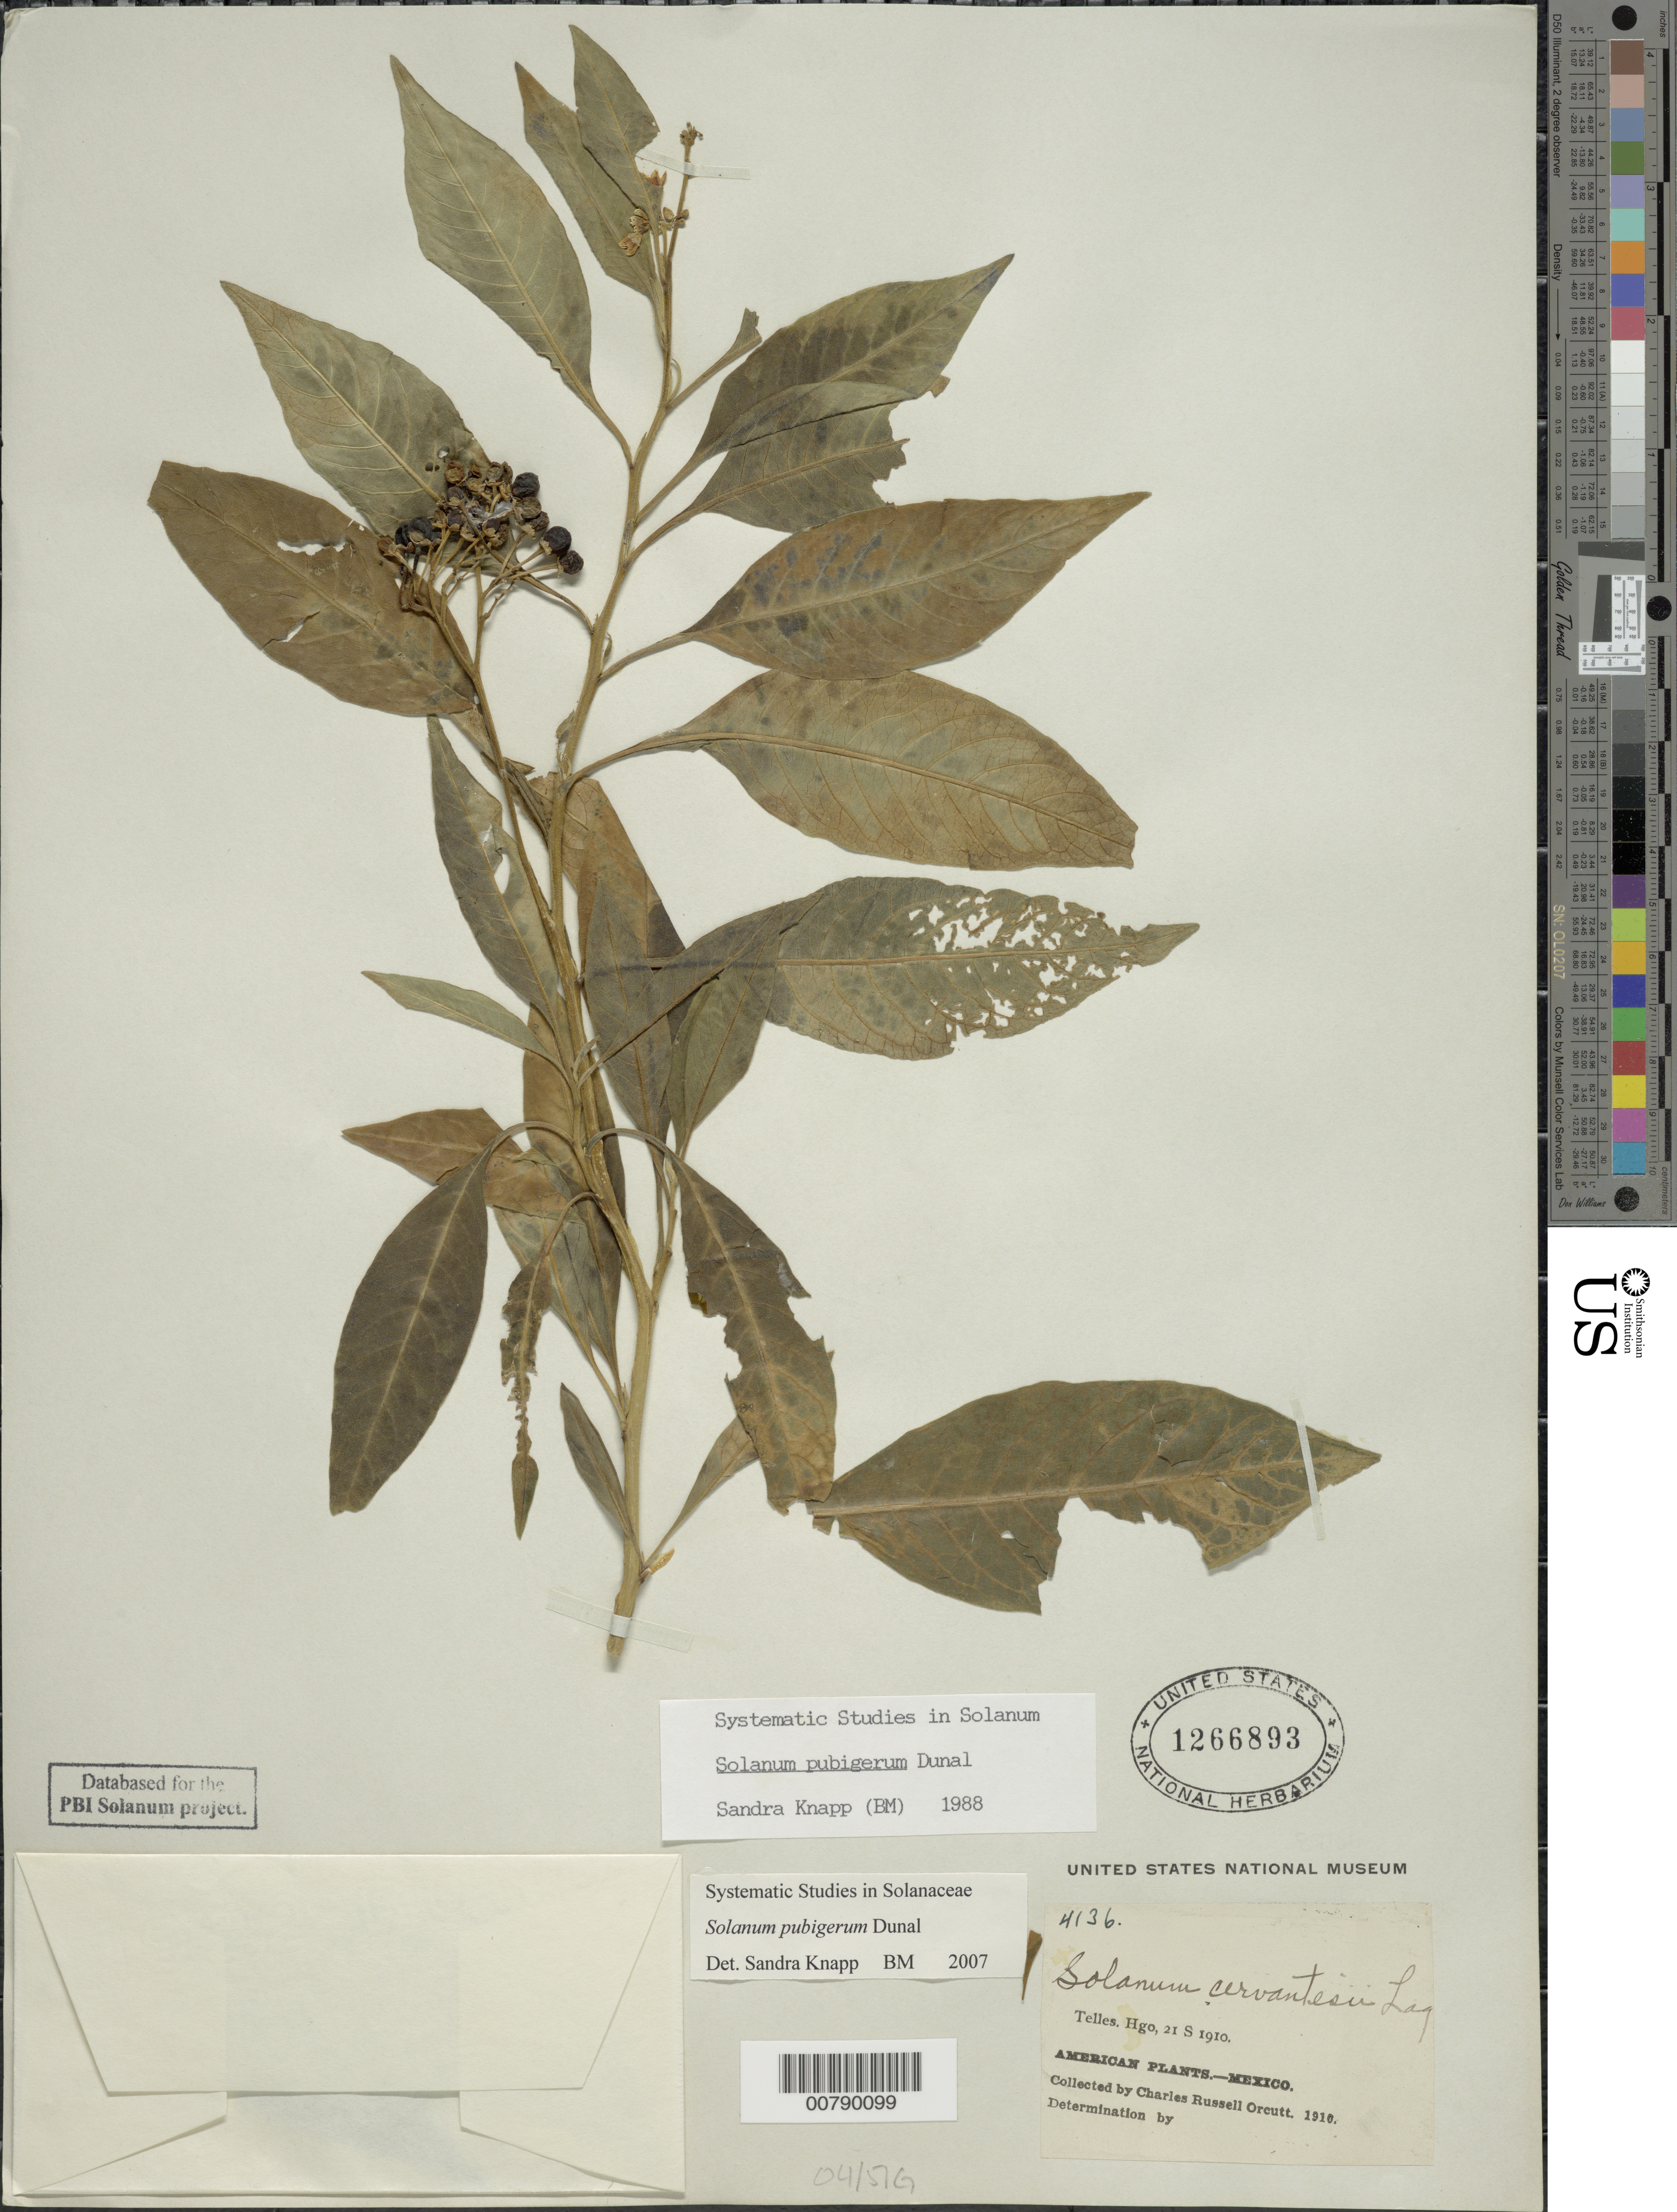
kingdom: Plantae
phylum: Tracheophyta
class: Magnoliopsida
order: Solanales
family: Solanaceae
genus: Solanum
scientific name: Solanum pubigerum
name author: Dunal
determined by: Knapp, S. D.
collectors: C. R. Orcutt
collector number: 4136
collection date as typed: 21 Sep 1910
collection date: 1910-09-21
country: Mexico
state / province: Hidalgo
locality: Telles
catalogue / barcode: US 1266893